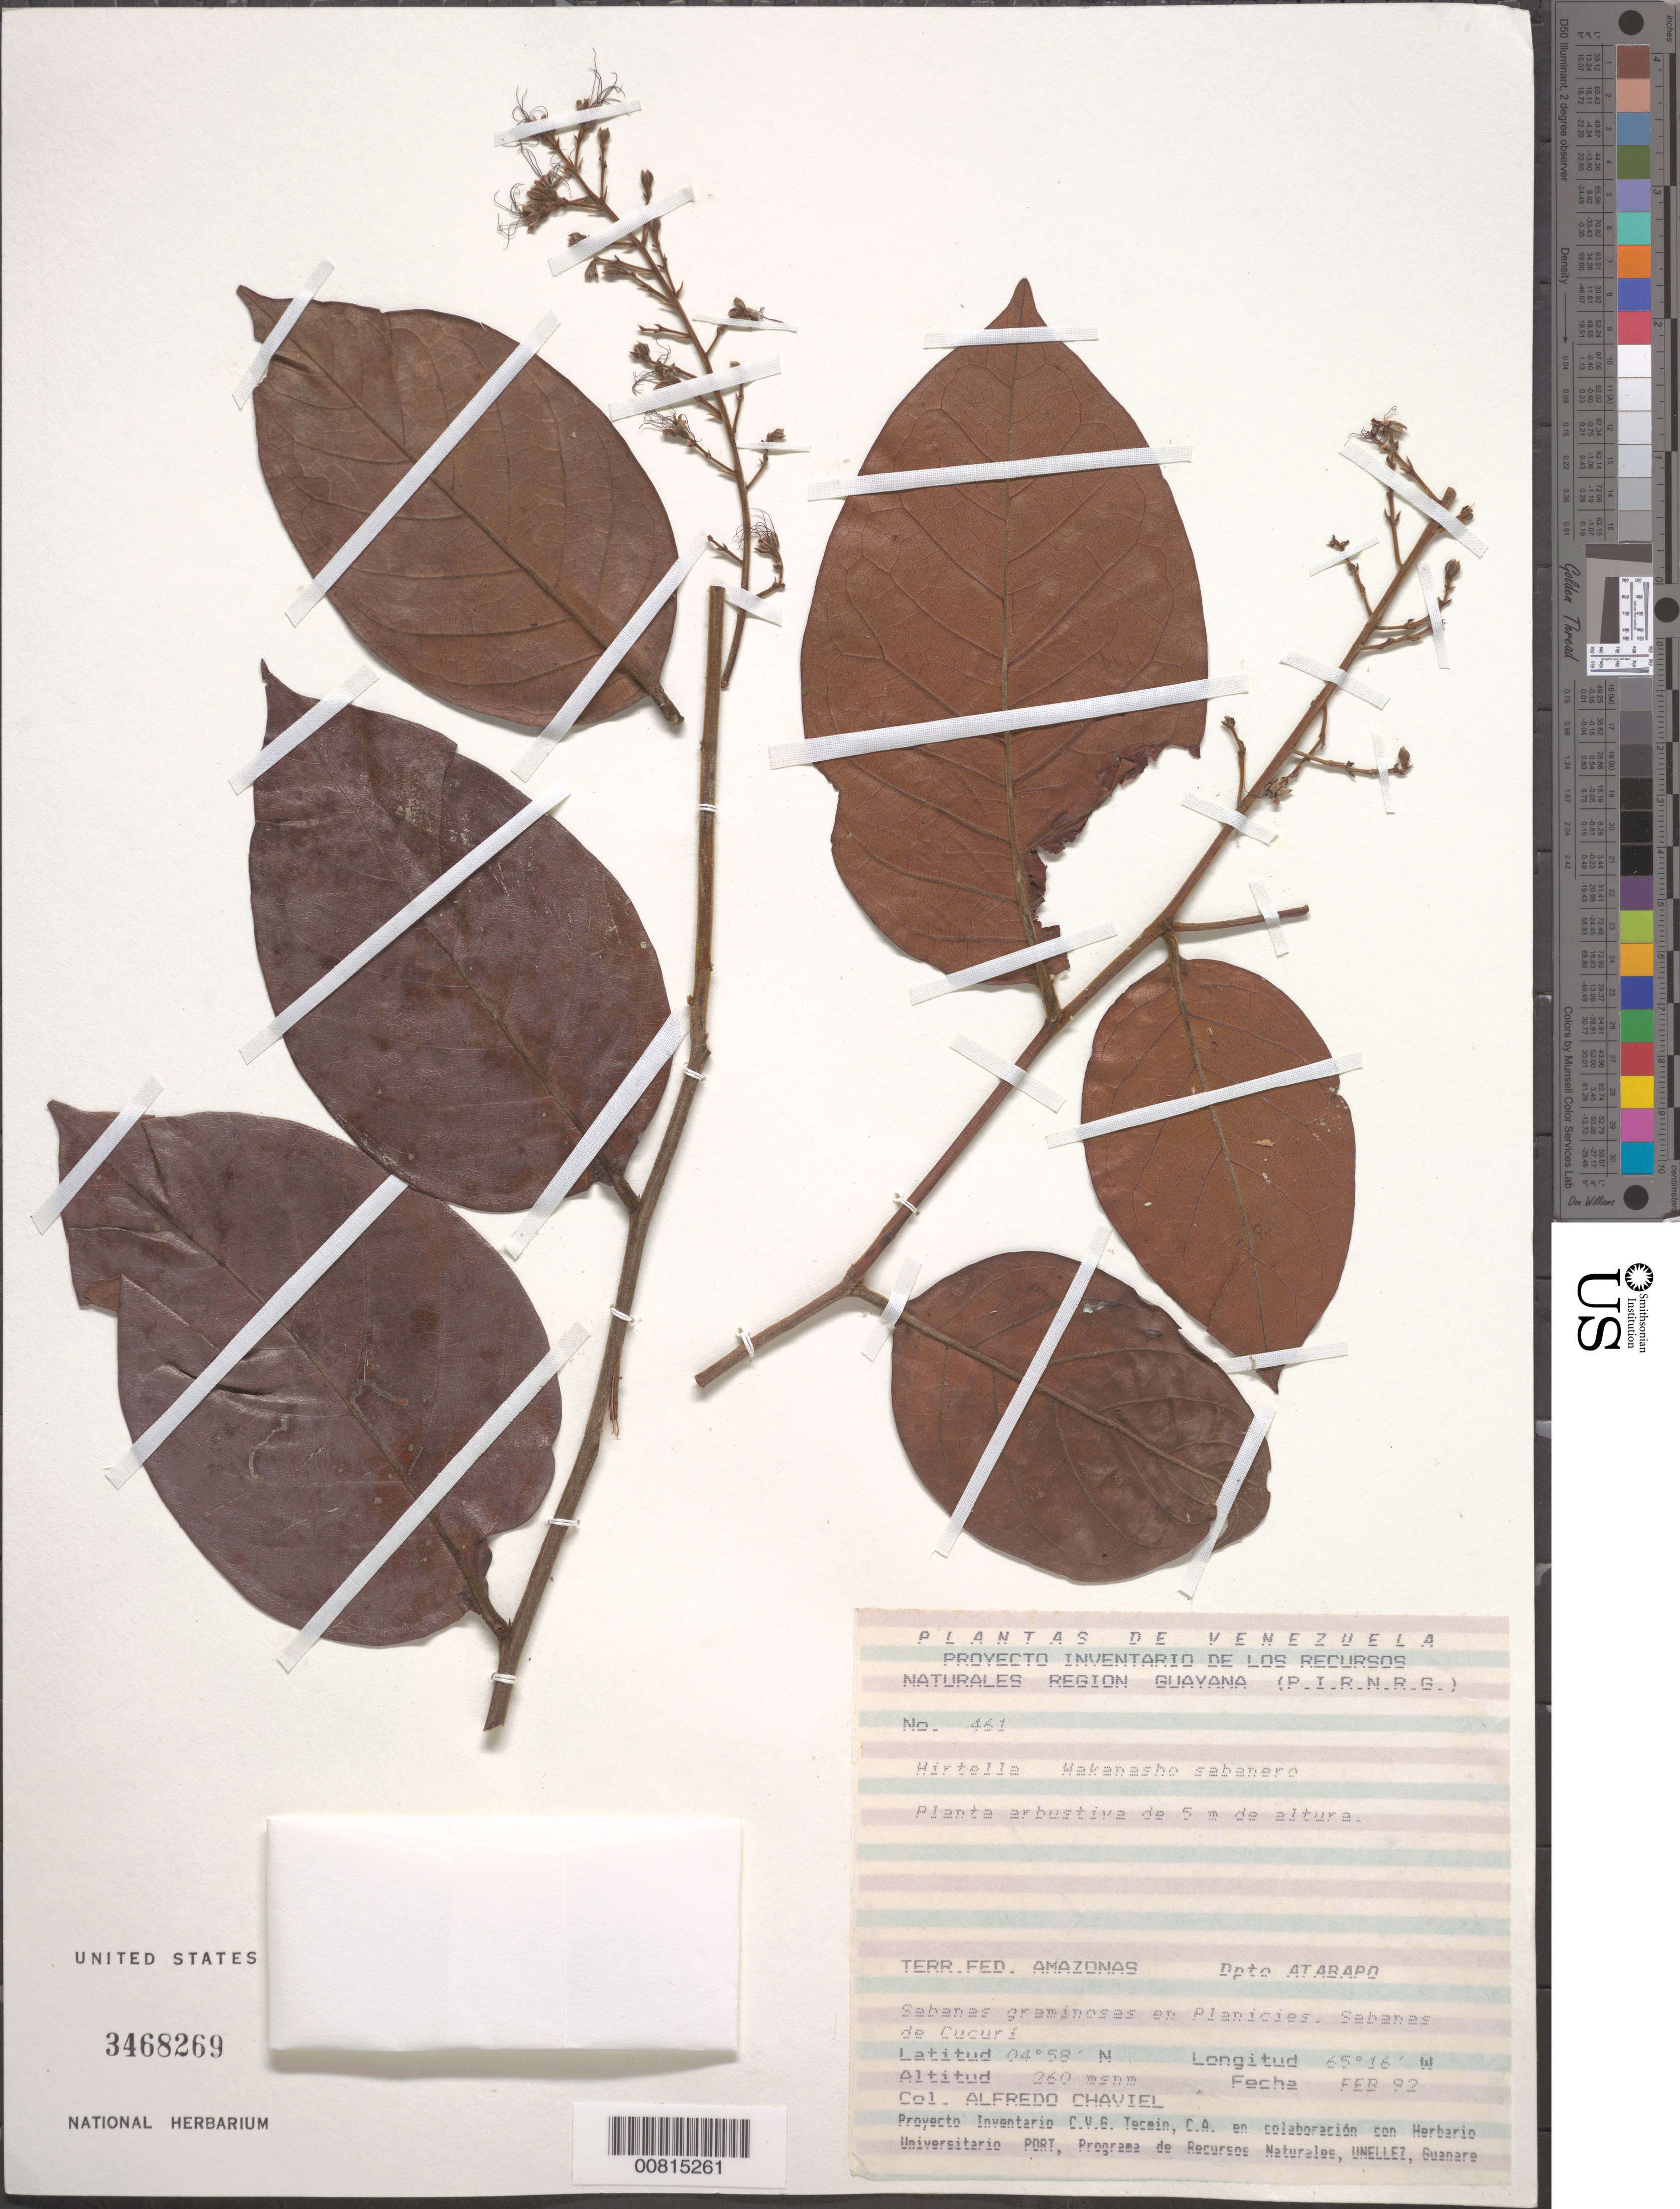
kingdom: Plantae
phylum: Tracheophyta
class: Magnoliopsida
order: Malpighiales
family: Chrysobalanaceae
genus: Hirtella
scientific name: Hirtella sp.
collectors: A. Chaviel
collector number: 461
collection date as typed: Feb-92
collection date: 1992-02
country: Venezuela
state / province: Amazonas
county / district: Atabapo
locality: Sabanas de Cucuri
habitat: Sabanas graminosas en planicies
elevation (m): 260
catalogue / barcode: US 3468269